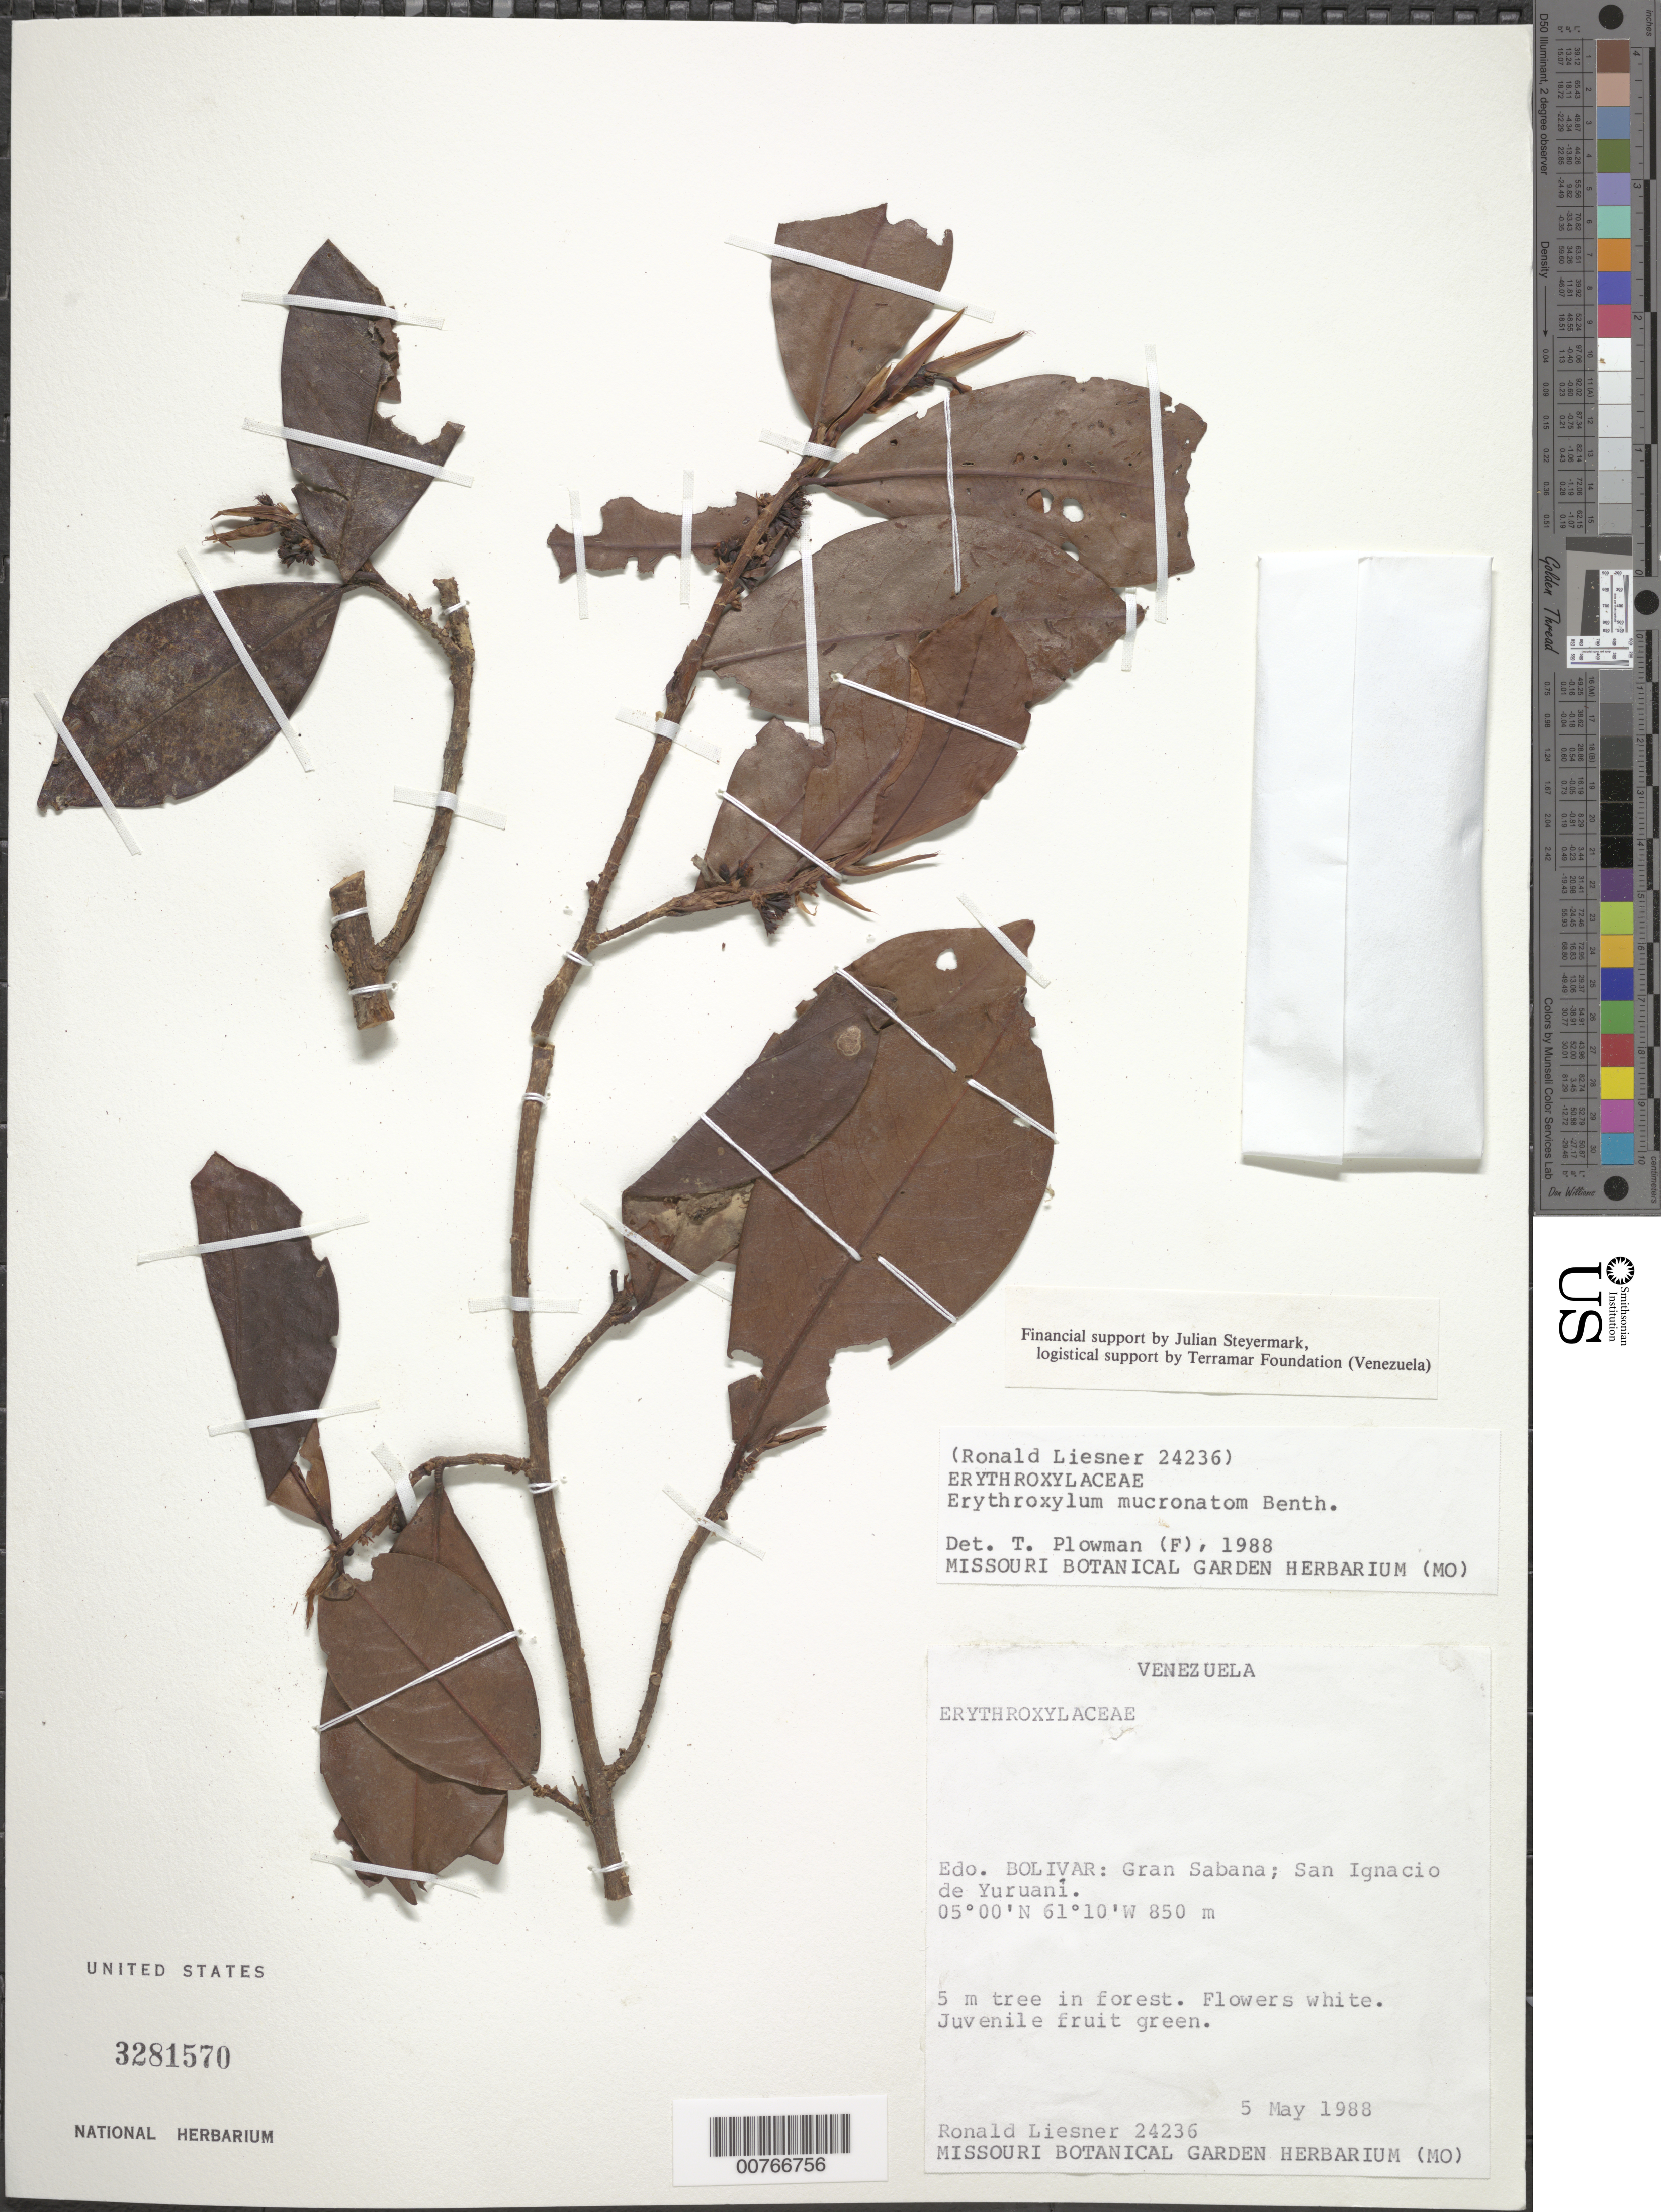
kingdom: Plantae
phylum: Tracheophyta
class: Magnoliopsida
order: Malpighiales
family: Erythroxylaceae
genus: Erythroxylum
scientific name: Erythroxylum mucronatum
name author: Benth.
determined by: Plowman, Timothy C.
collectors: R. L. Liesner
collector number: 24236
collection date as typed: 5-May-88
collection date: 1988-05-05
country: Venezuela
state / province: Bolívar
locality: Gran Sabana, San Ignacio de Yuruani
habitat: Forest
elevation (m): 850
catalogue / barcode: US 3281570